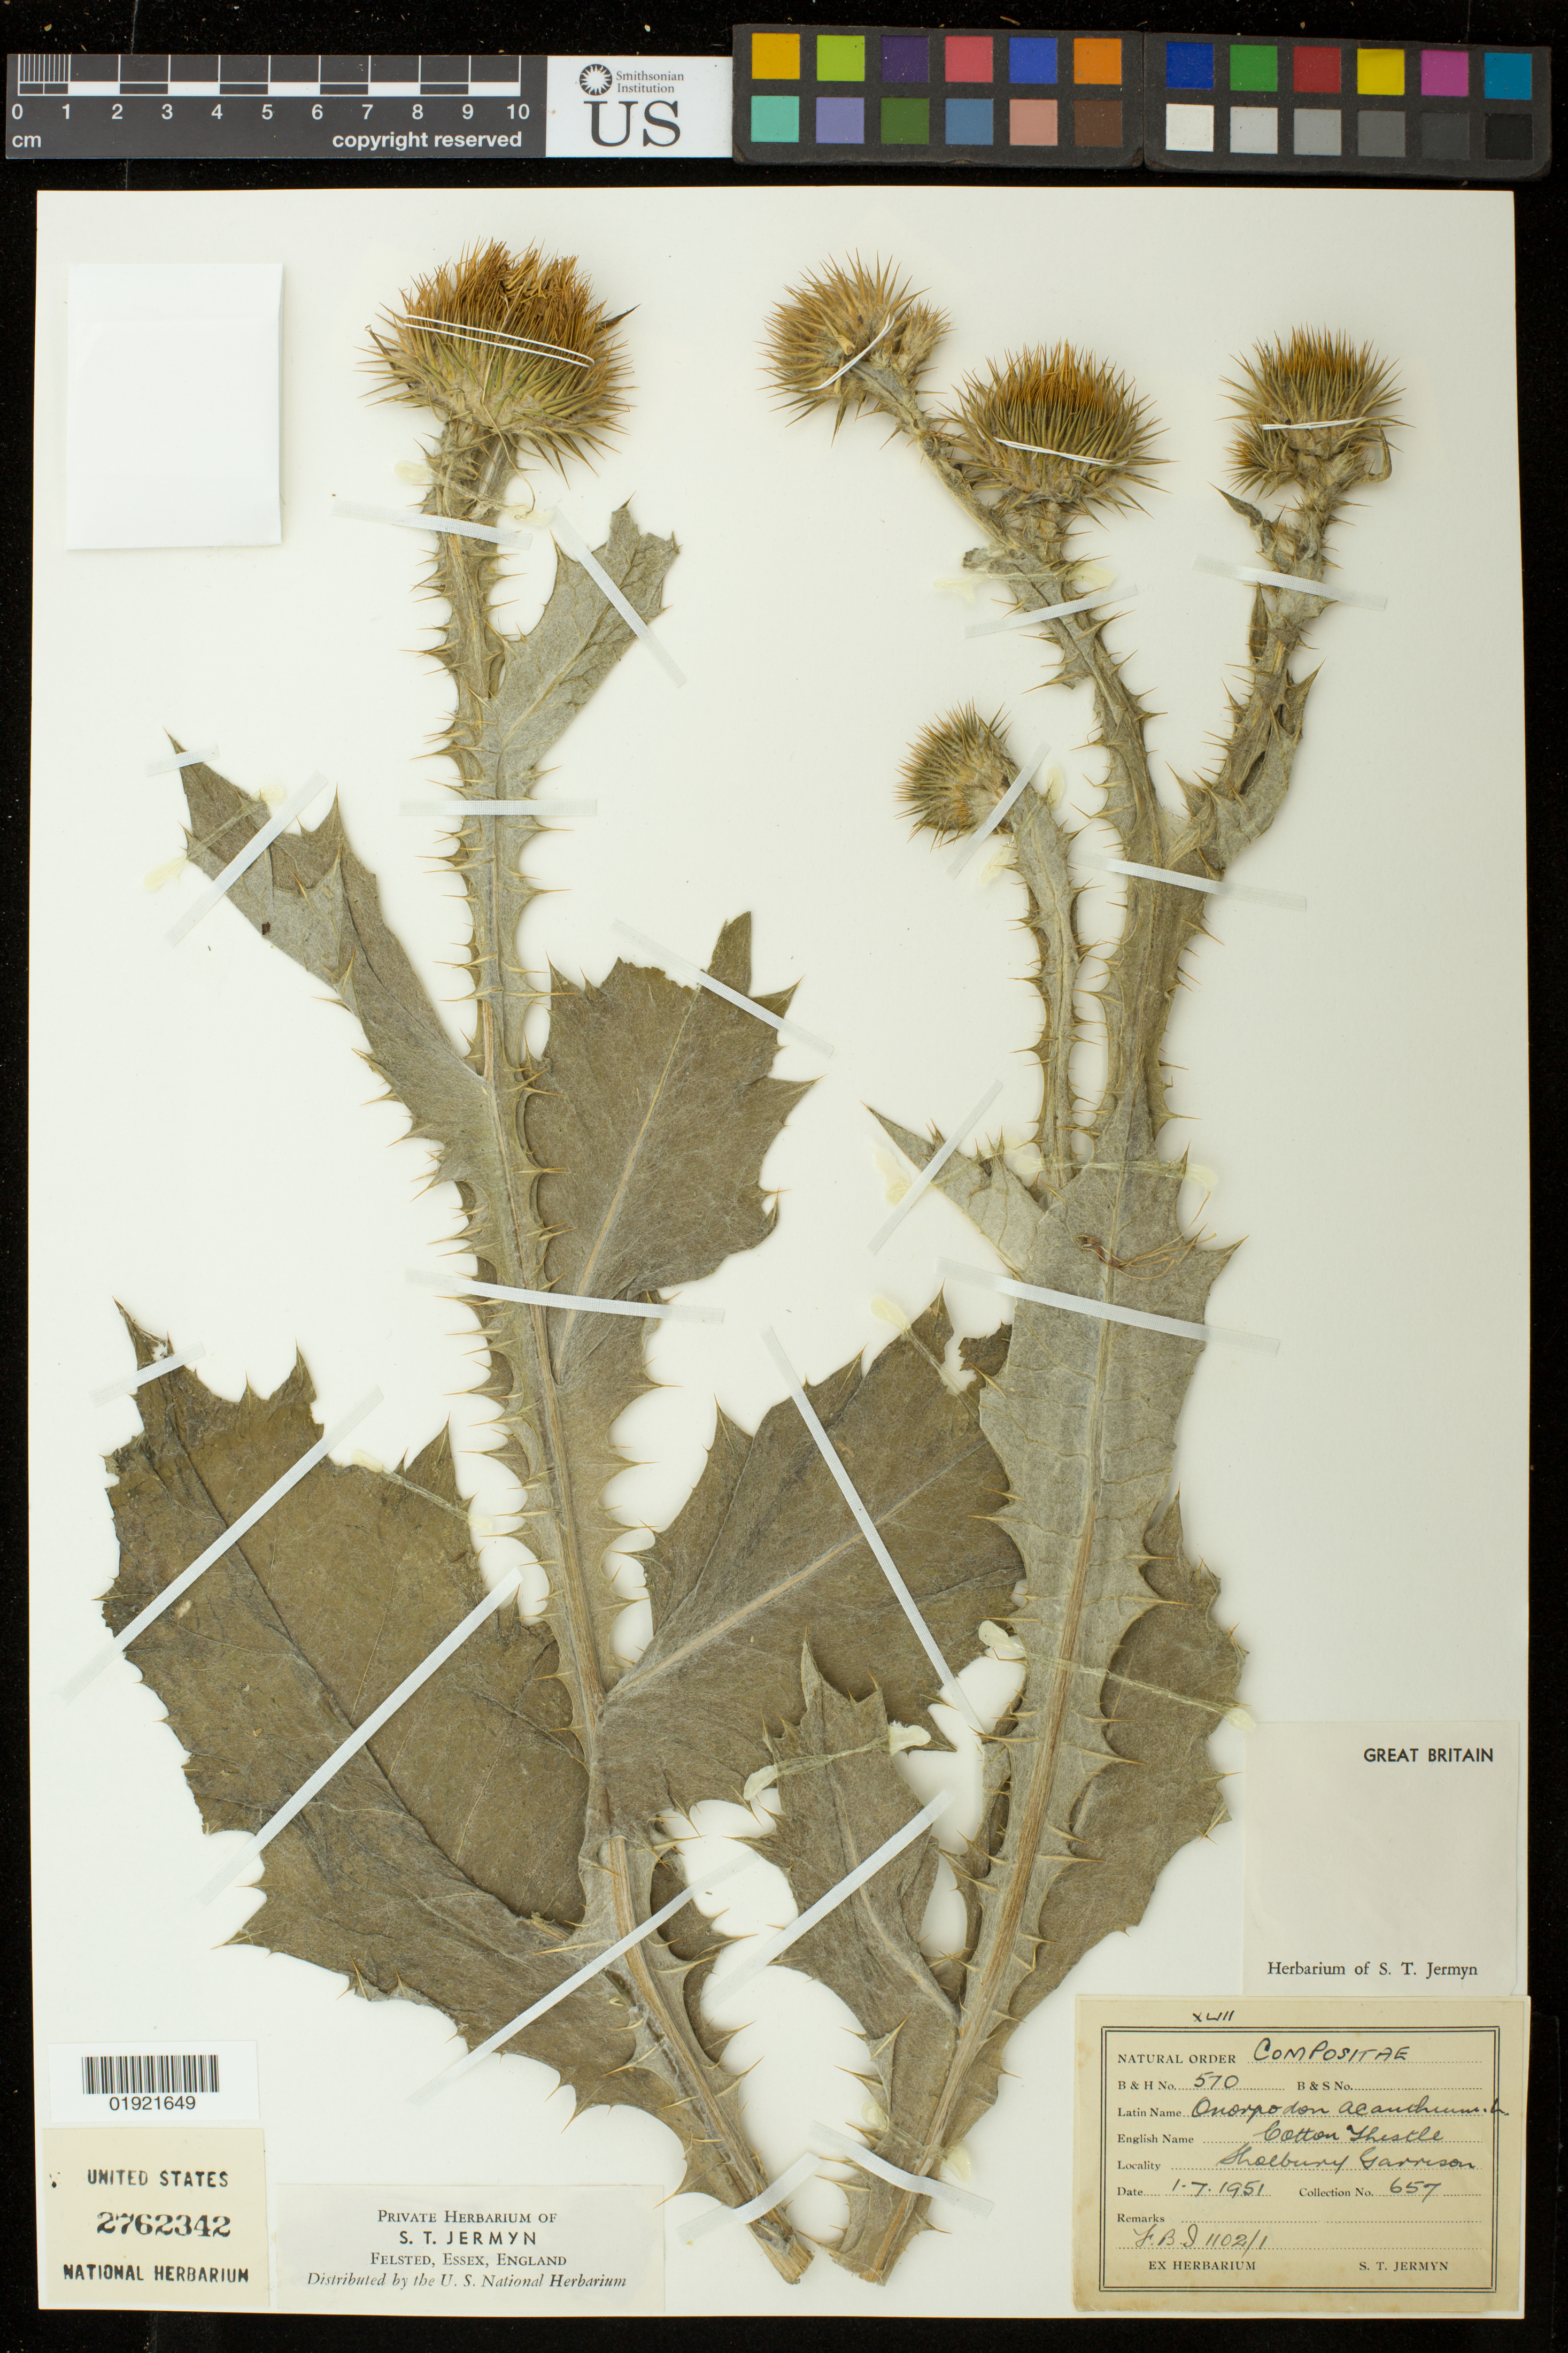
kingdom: Plantae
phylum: Tracheophyta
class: Magnoliopsida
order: Asterales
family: Asteraceae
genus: Onopordum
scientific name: Onopordum acanthium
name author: L.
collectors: S. Jermyn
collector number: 570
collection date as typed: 1-7-1951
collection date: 1951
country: United Kingdom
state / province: England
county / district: Essex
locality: Shoebury Garrison, Felsted, Essex, England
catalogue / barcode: US 2762342